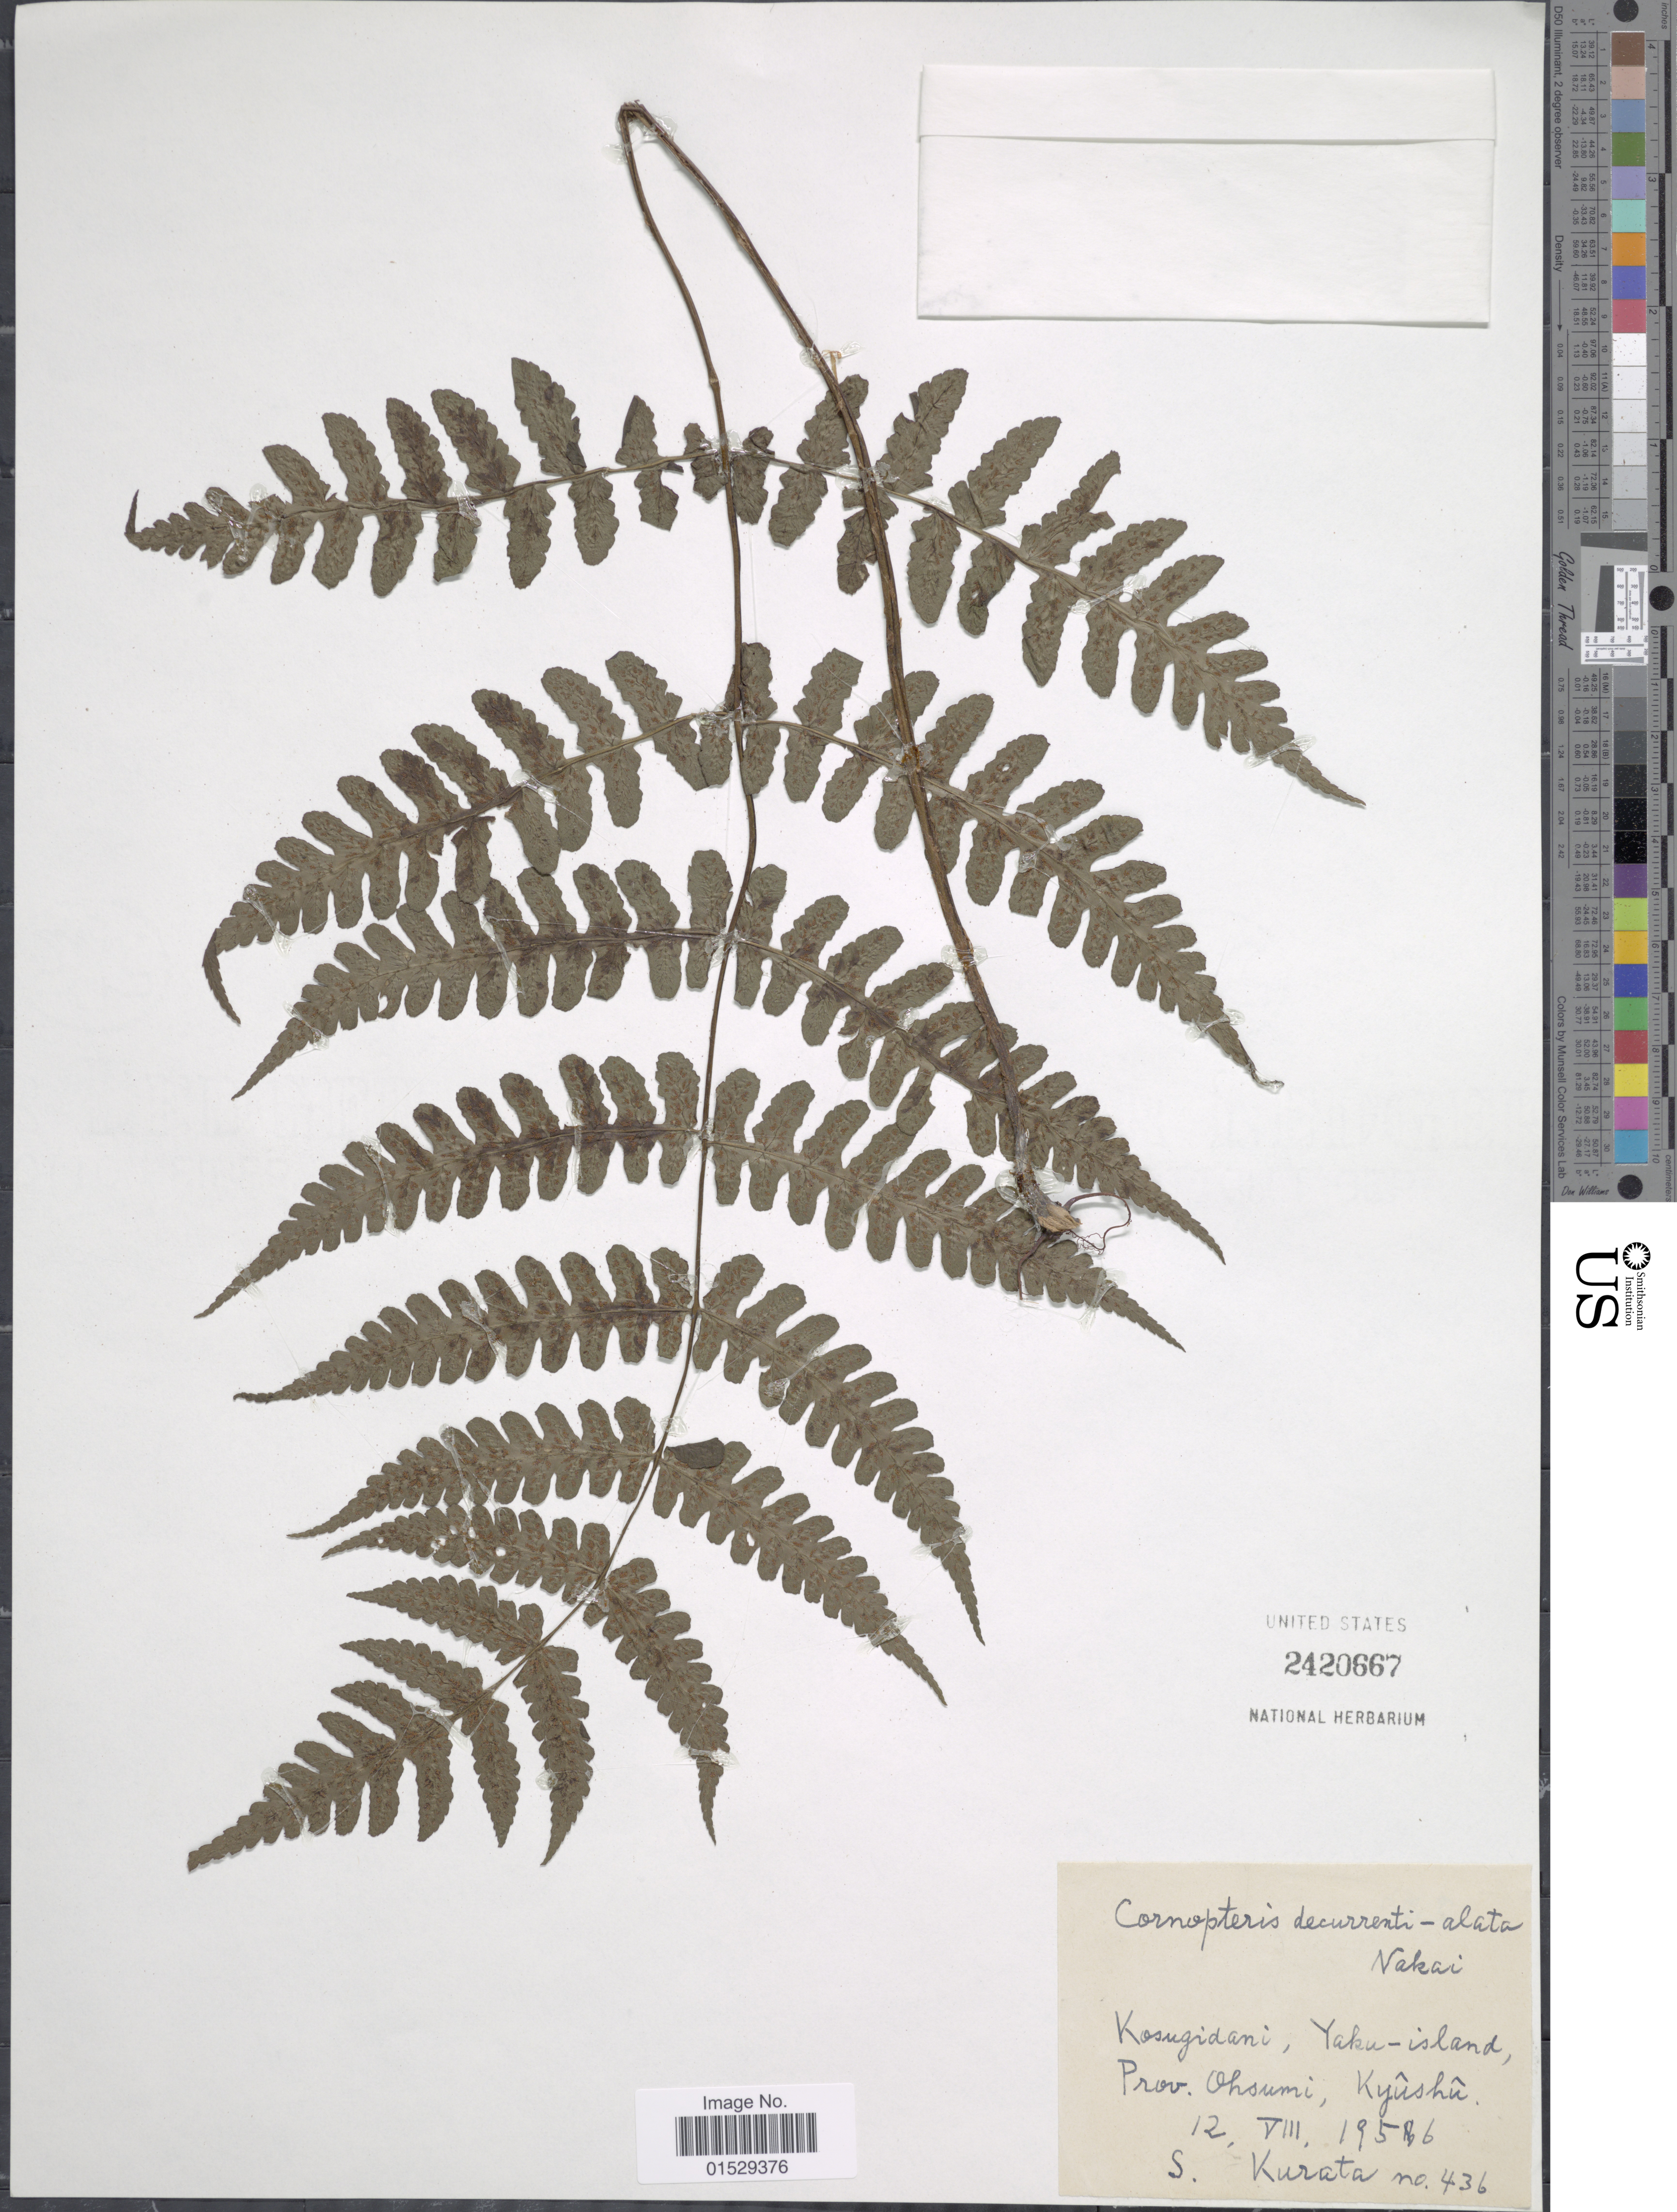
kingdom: Plantae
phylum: Tracheophyta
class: Polypodiopsida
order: Polypodiales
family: Athyriaceae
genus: Cornopteris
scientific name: Cornopteris decurrentialata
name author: (Hook.) Nakai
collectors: Sa. Kurata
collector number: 436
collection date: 1956-08-12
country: Japan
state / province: Kagosima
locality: Kosugidani, Yaku-island, Prov. Ohsumi, Kyushu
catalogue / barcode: US 2420667